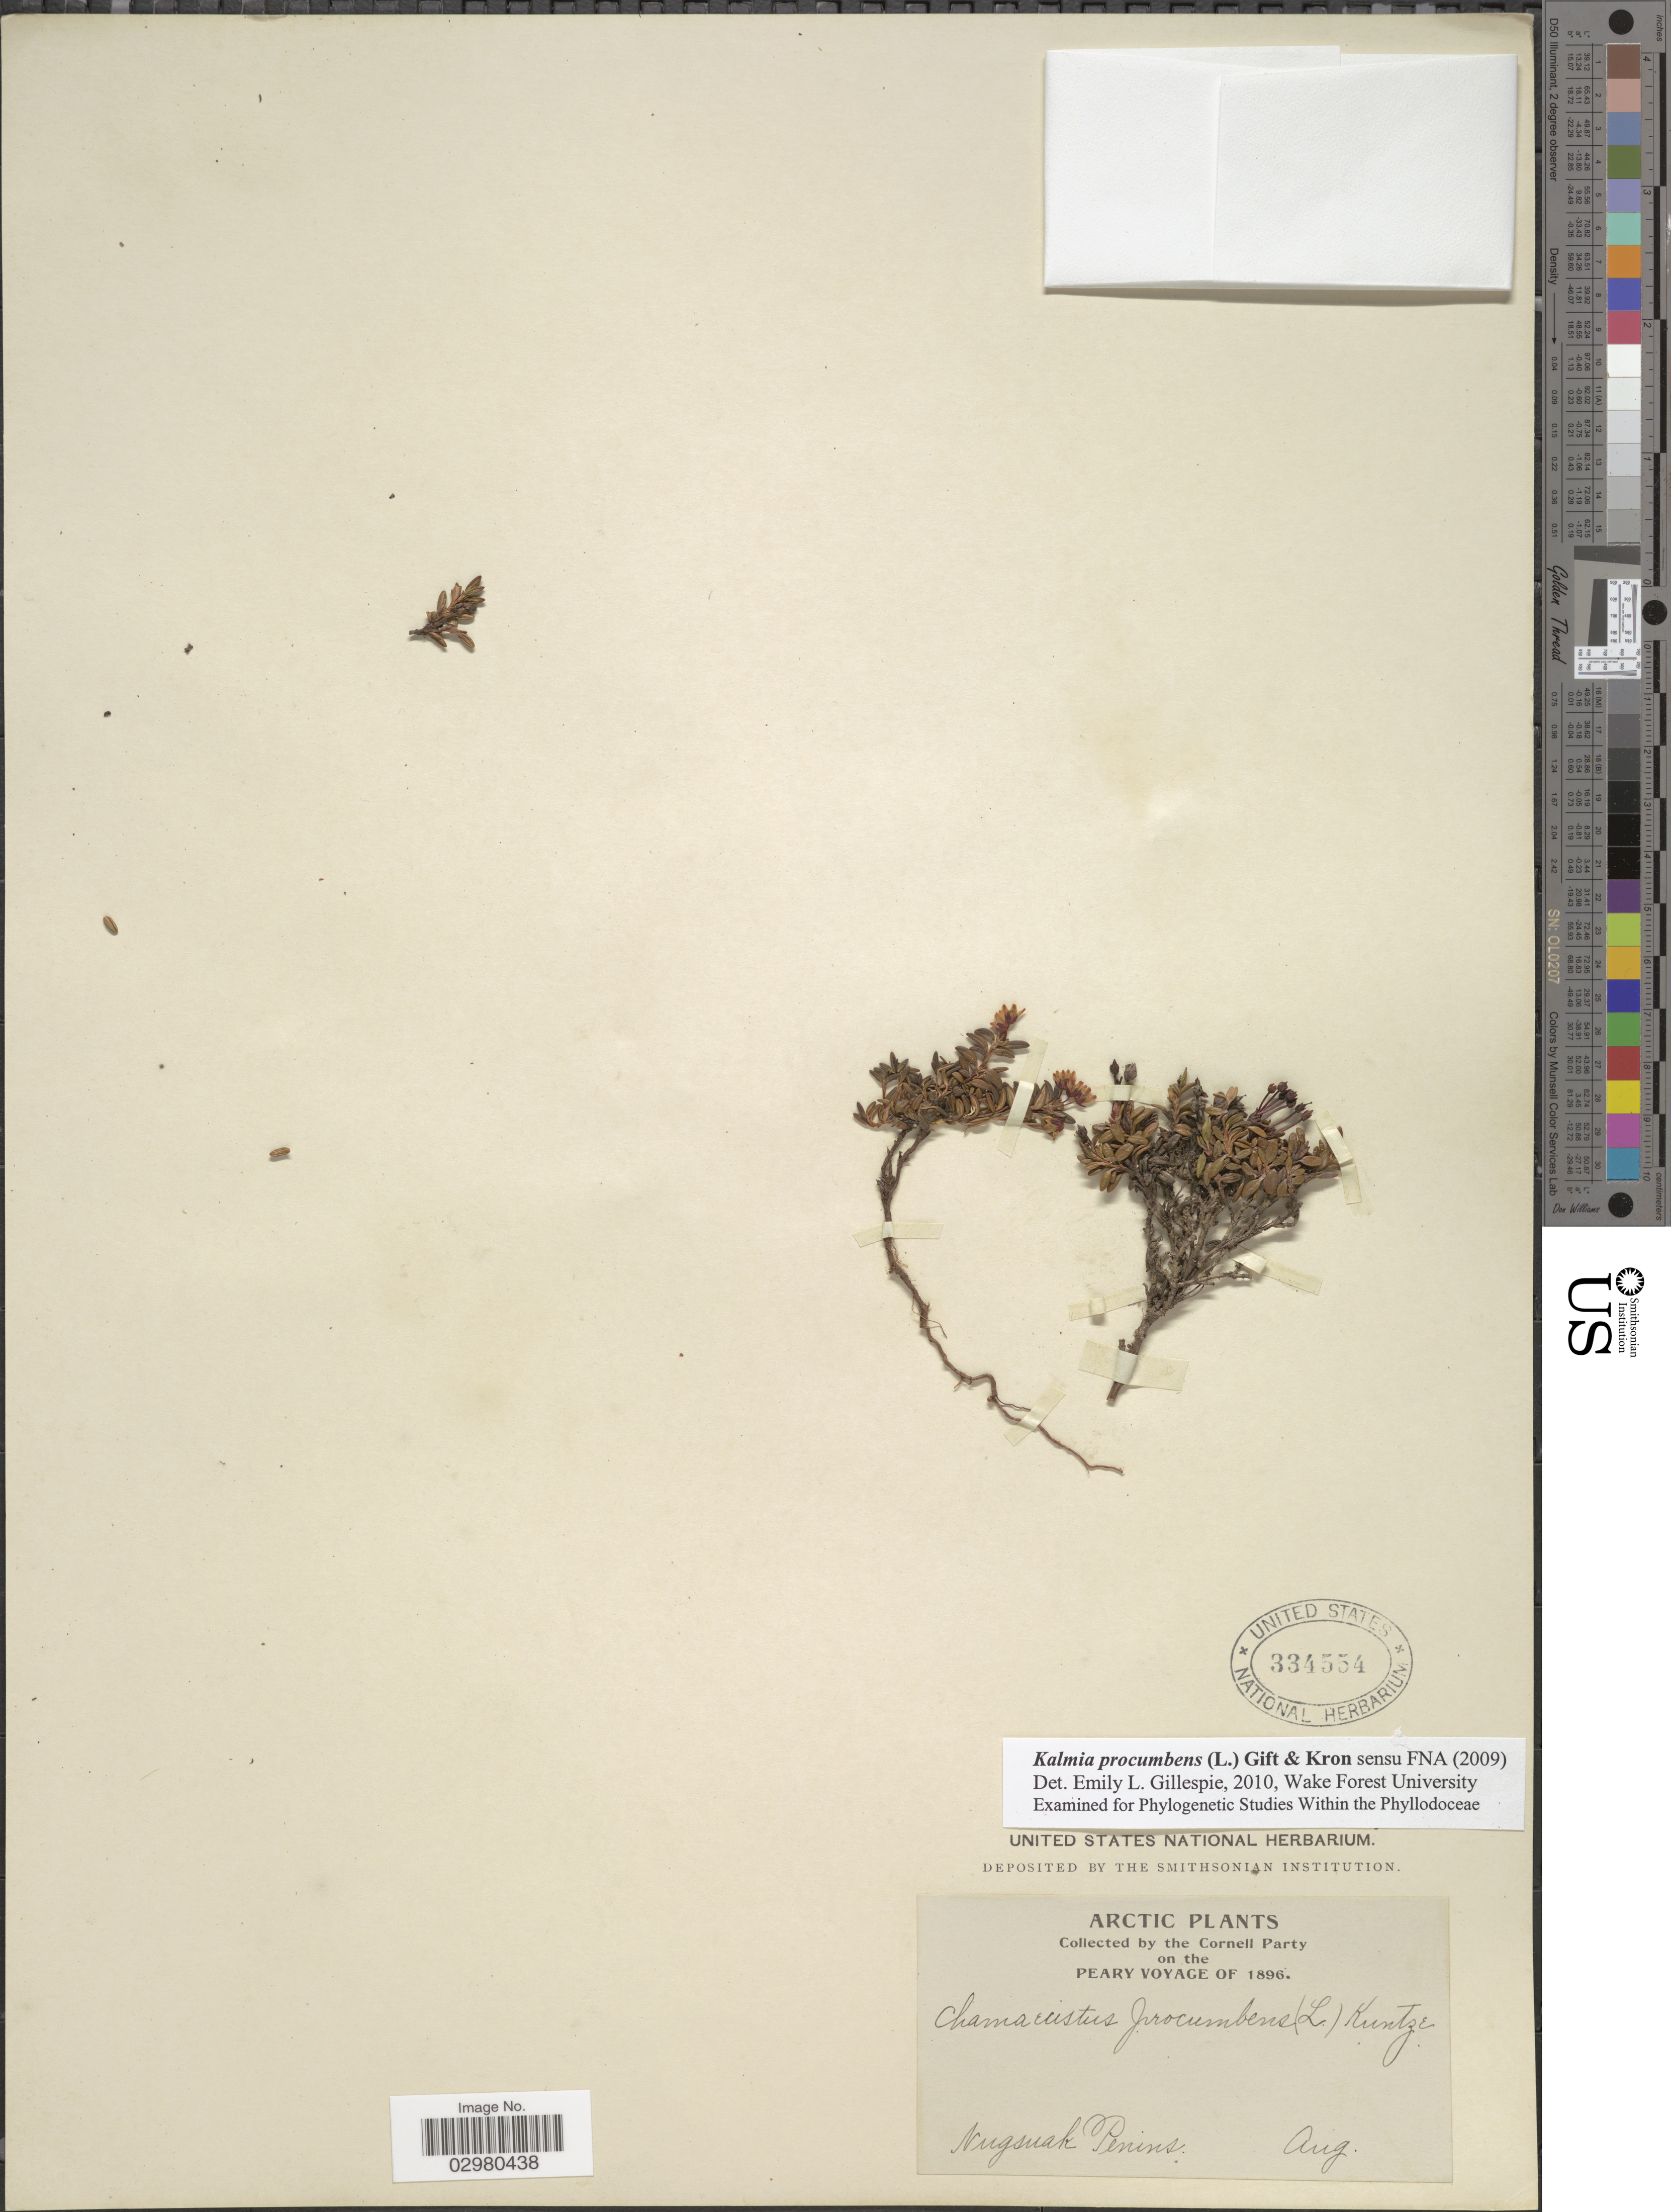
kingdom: Plantae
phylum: Tracheophyta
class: Magnoliopsida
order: Ericales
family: Ericaceae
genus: Loiseleuria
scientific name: Loiseleuria procumbens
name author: (L.) Desv.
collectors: Cornell Party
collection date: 1896-08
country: Greenland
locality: Arctic. Peary Voyage. Nugsuak Penins.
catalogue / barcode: US 334554